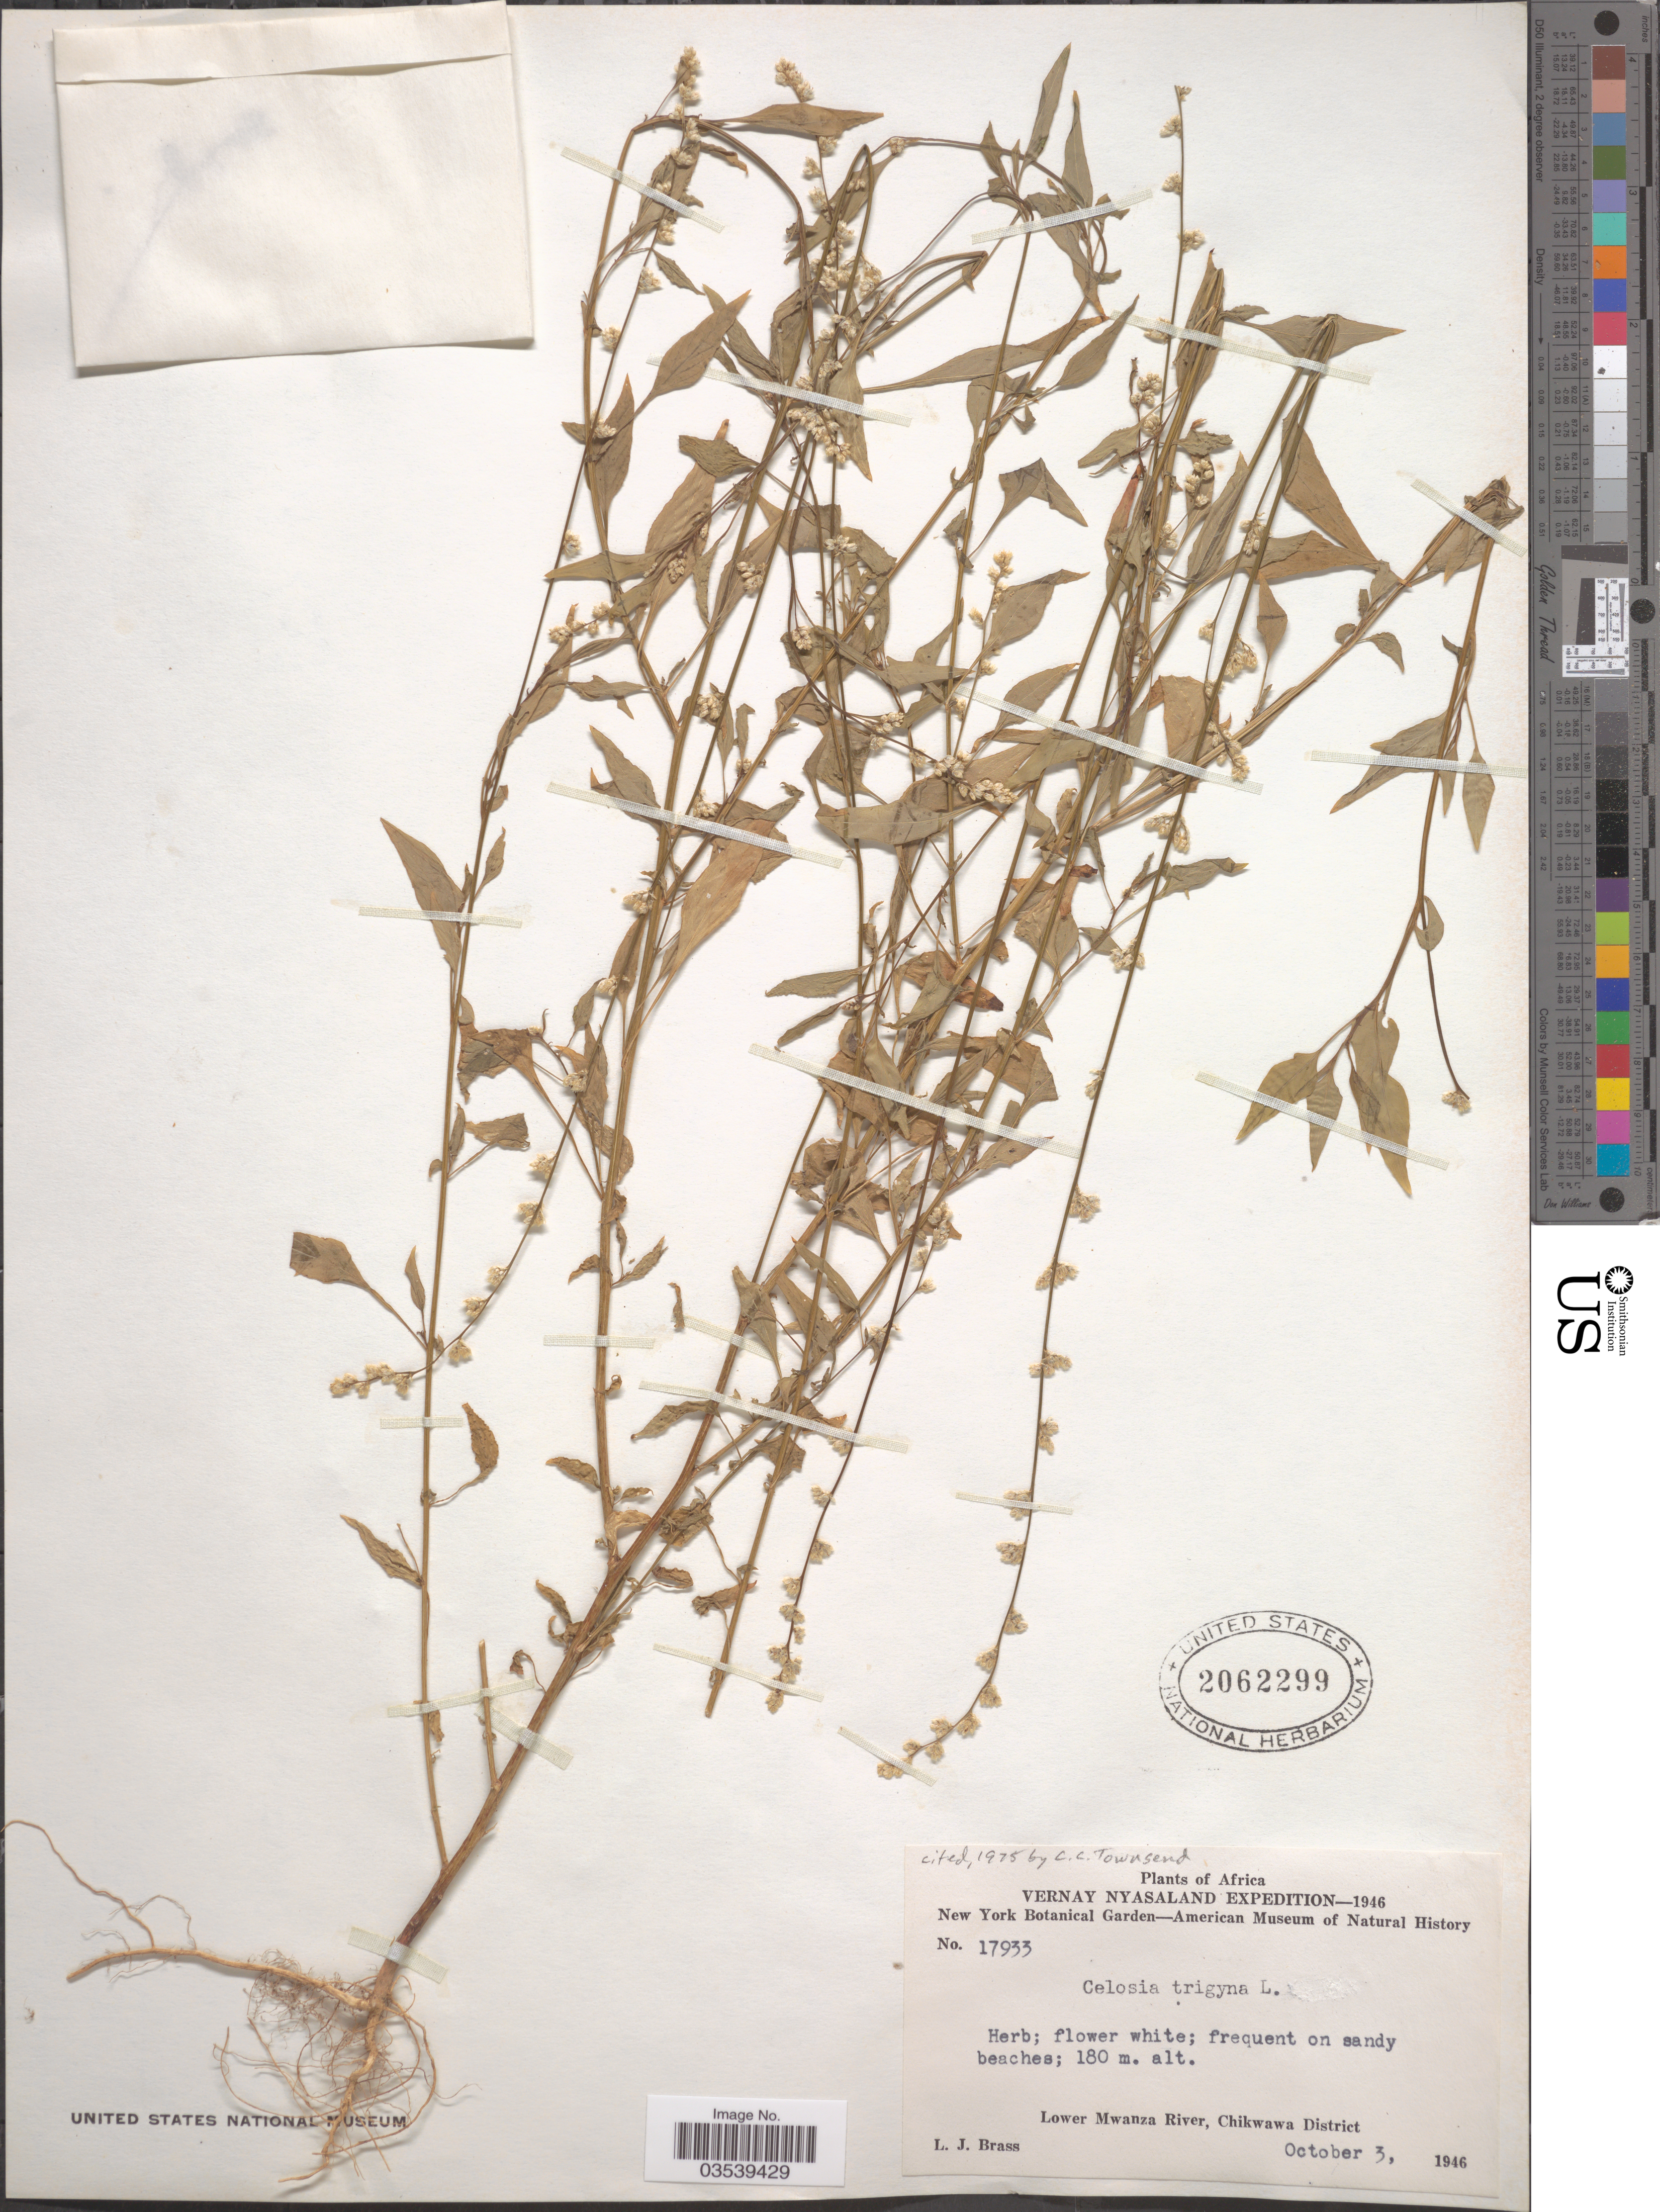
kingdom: Plantae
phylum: Tracheophyta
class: Magnoliopsida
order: Caryophyllales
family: Amaranthaceae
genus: Celosia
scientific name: Celosia trigyna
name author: L.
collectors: L. J. Brass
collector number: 17933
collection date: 1946-10-03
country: Malawi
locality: Vernay Nyasaland. Lower Mwanza River, Chikwawa District.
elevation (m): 180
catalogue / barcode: US 2062299